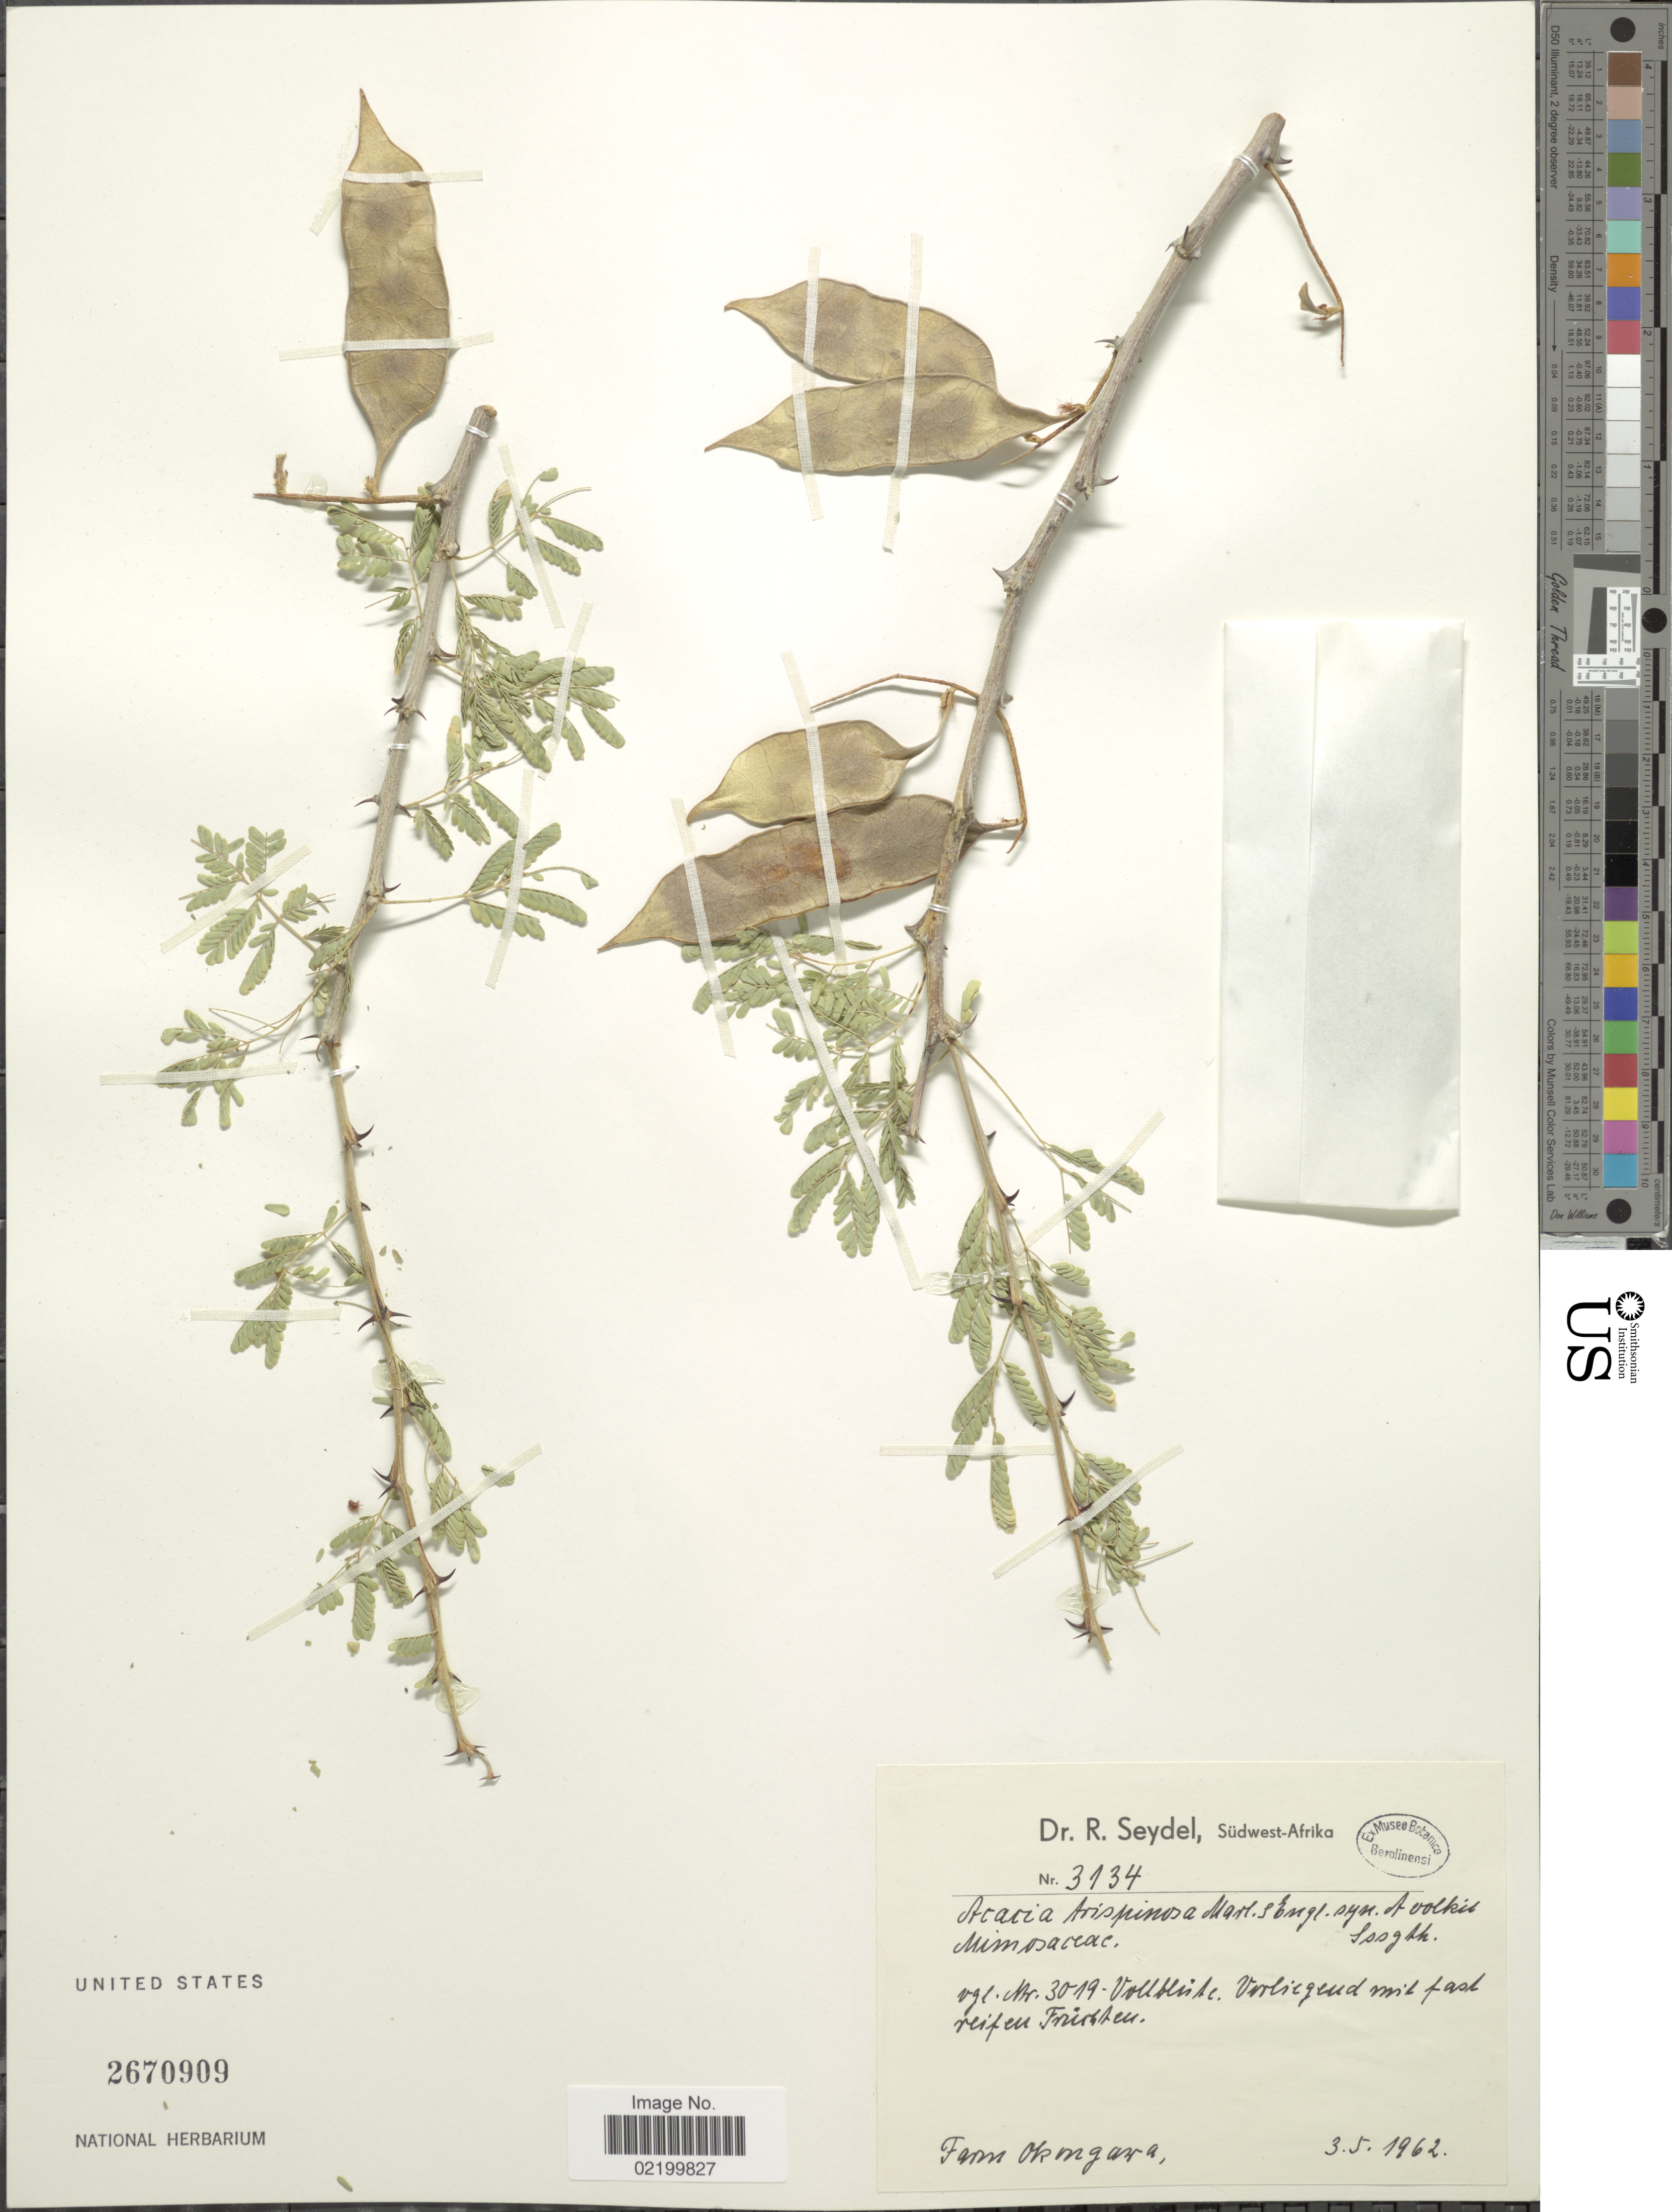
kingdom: Plantae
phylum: Tracheophyta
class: Magnoliopsida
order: Fabales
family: Fabaceae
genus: Senegalia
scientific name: Senegalia senegal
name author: (L.) Britton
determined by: Strong, M. T., (US), Smithsonian Institution - National Museum of Natural History (UNITED STATES)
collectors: R. Seydel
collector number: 3134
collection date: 1962-05-03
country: Namibia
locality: Vorliegend mit fast reifeu Frishteu. [present with almost ripe fruit] Farm Okongawa.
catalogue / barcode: US 2670909